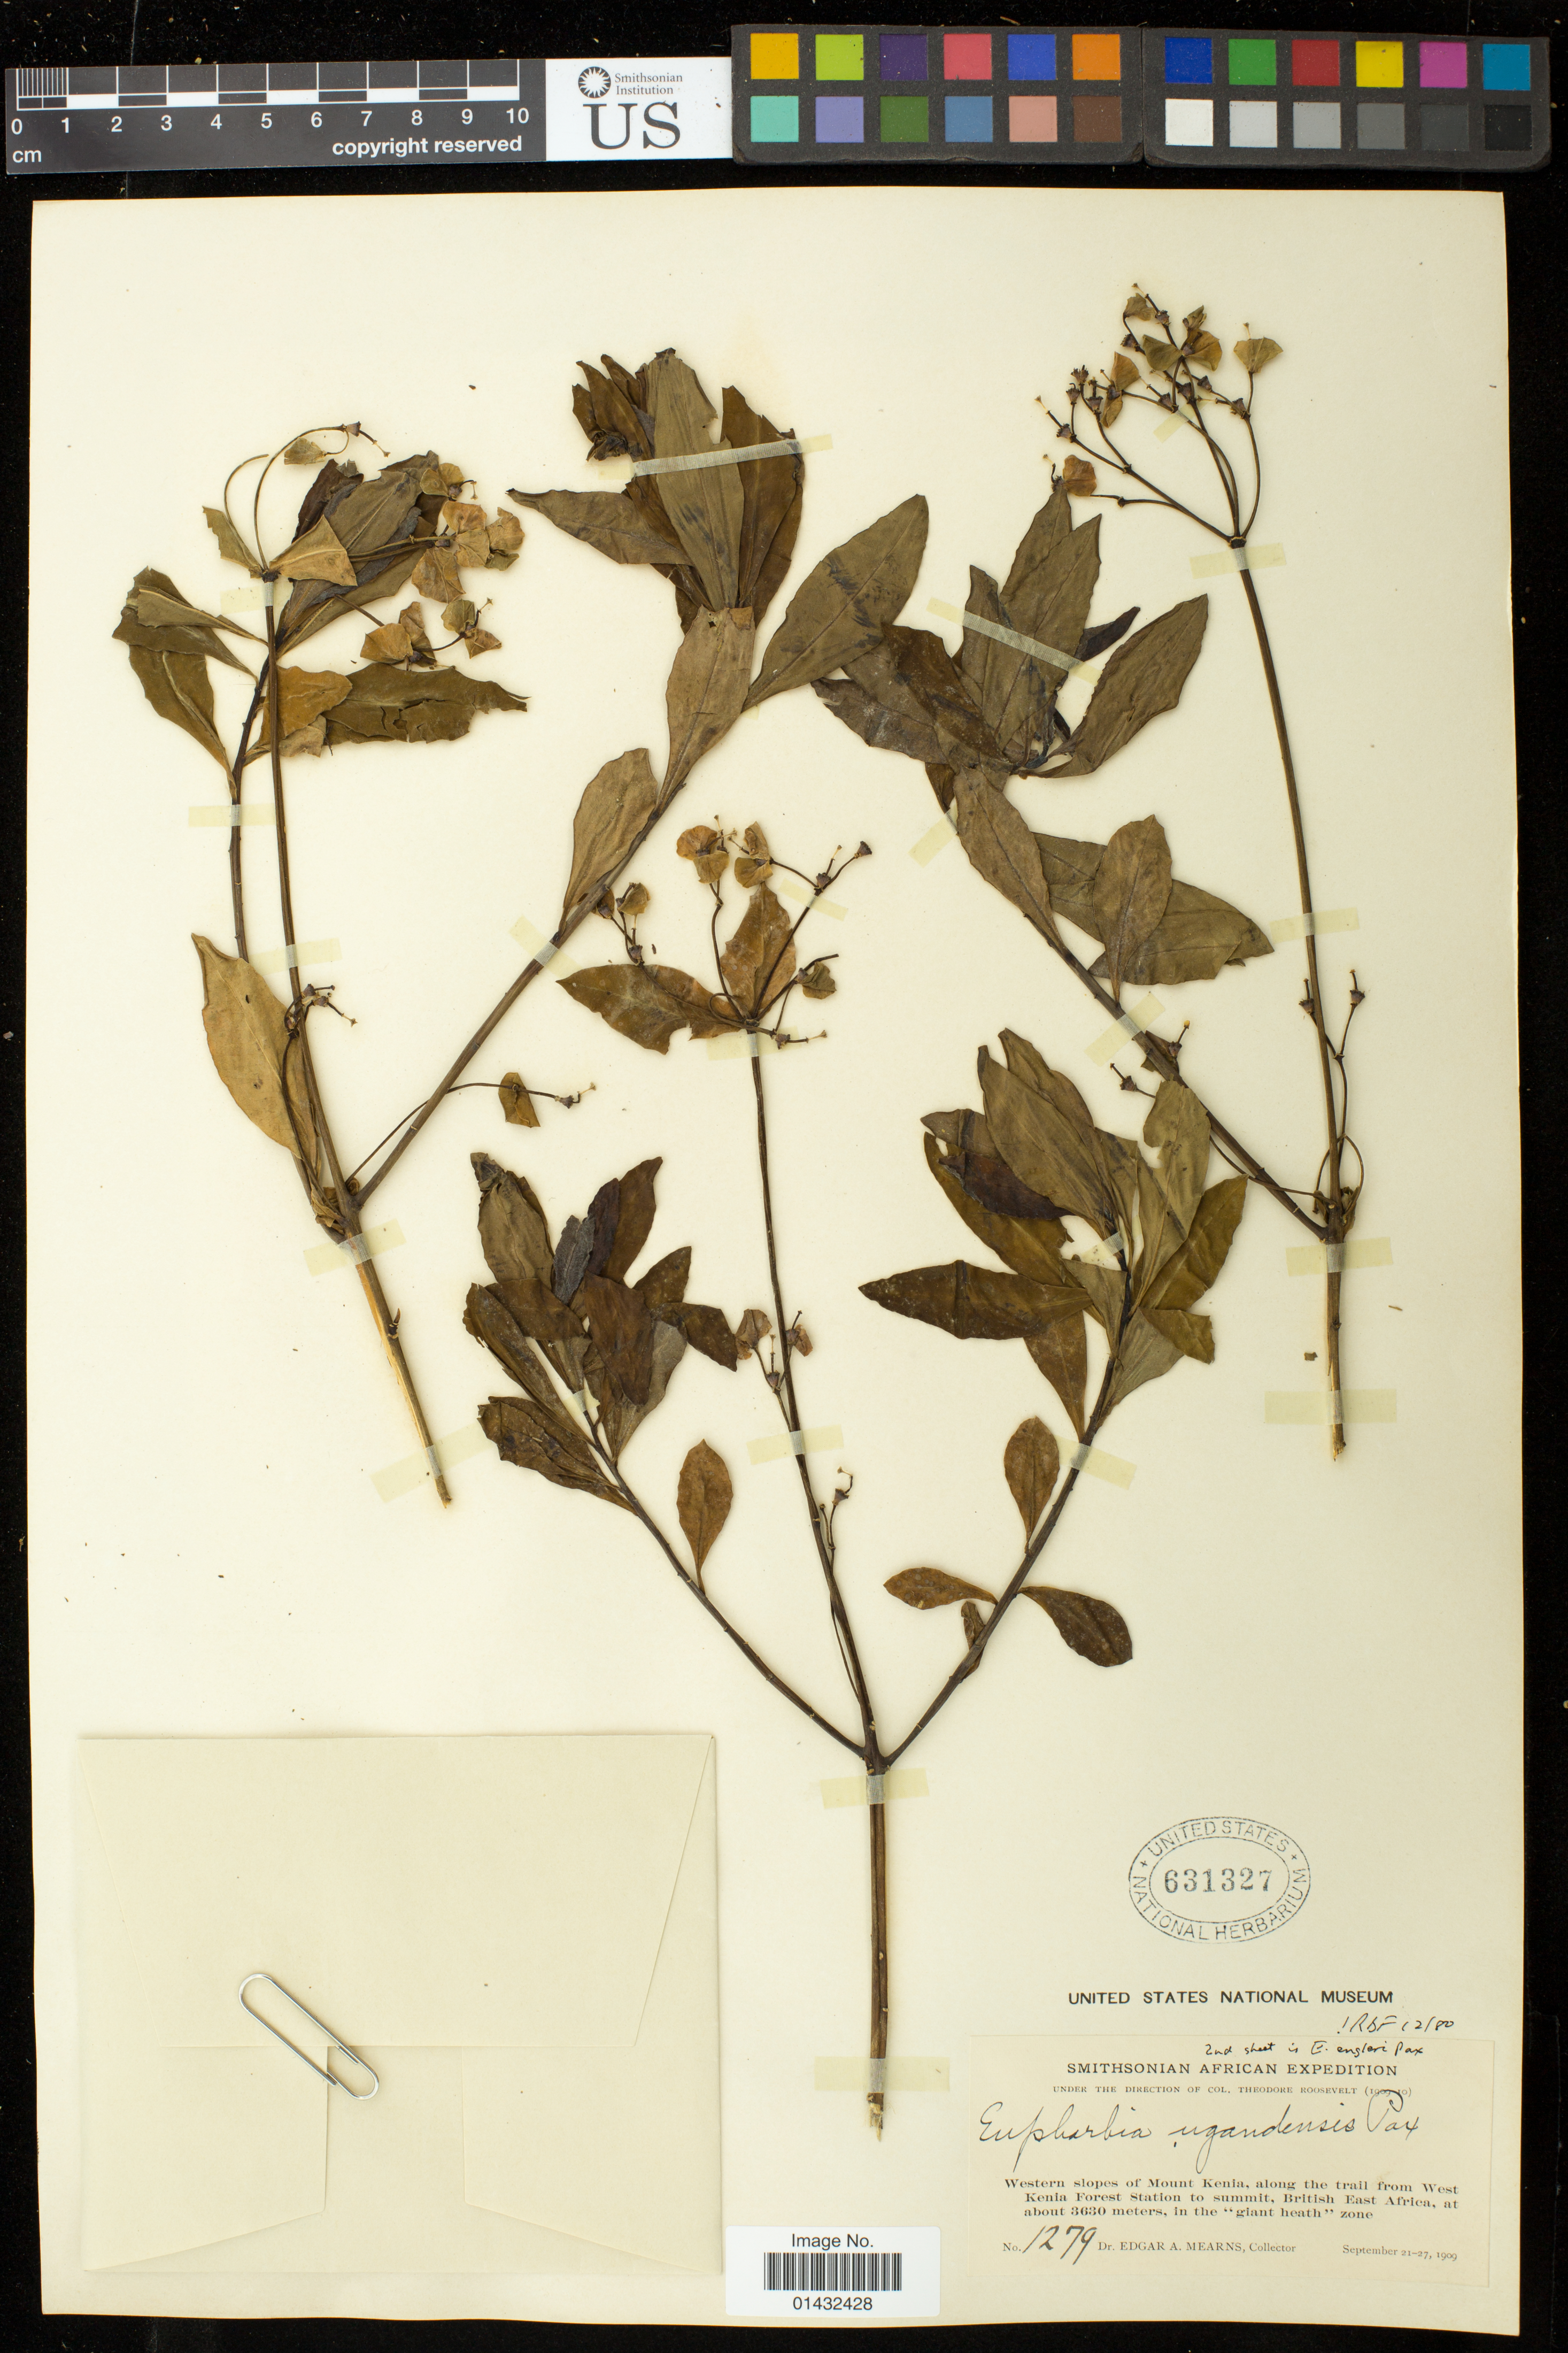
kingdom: Plantae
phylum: Tracheophyta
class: Magnoliopsida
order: Malpighiales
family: Euphorbiaceae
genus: Euphorbia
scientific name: Euphorbia ugandensis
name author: Pax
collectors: E. A. Mearns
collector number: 1279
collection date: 1909-09-21/1909-09-27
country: Kenya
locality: Western slopes of Mount Kenia, along the trail from West Kenia Forest Station to summit, British East Africa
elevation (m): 3630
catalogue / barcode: US 631327